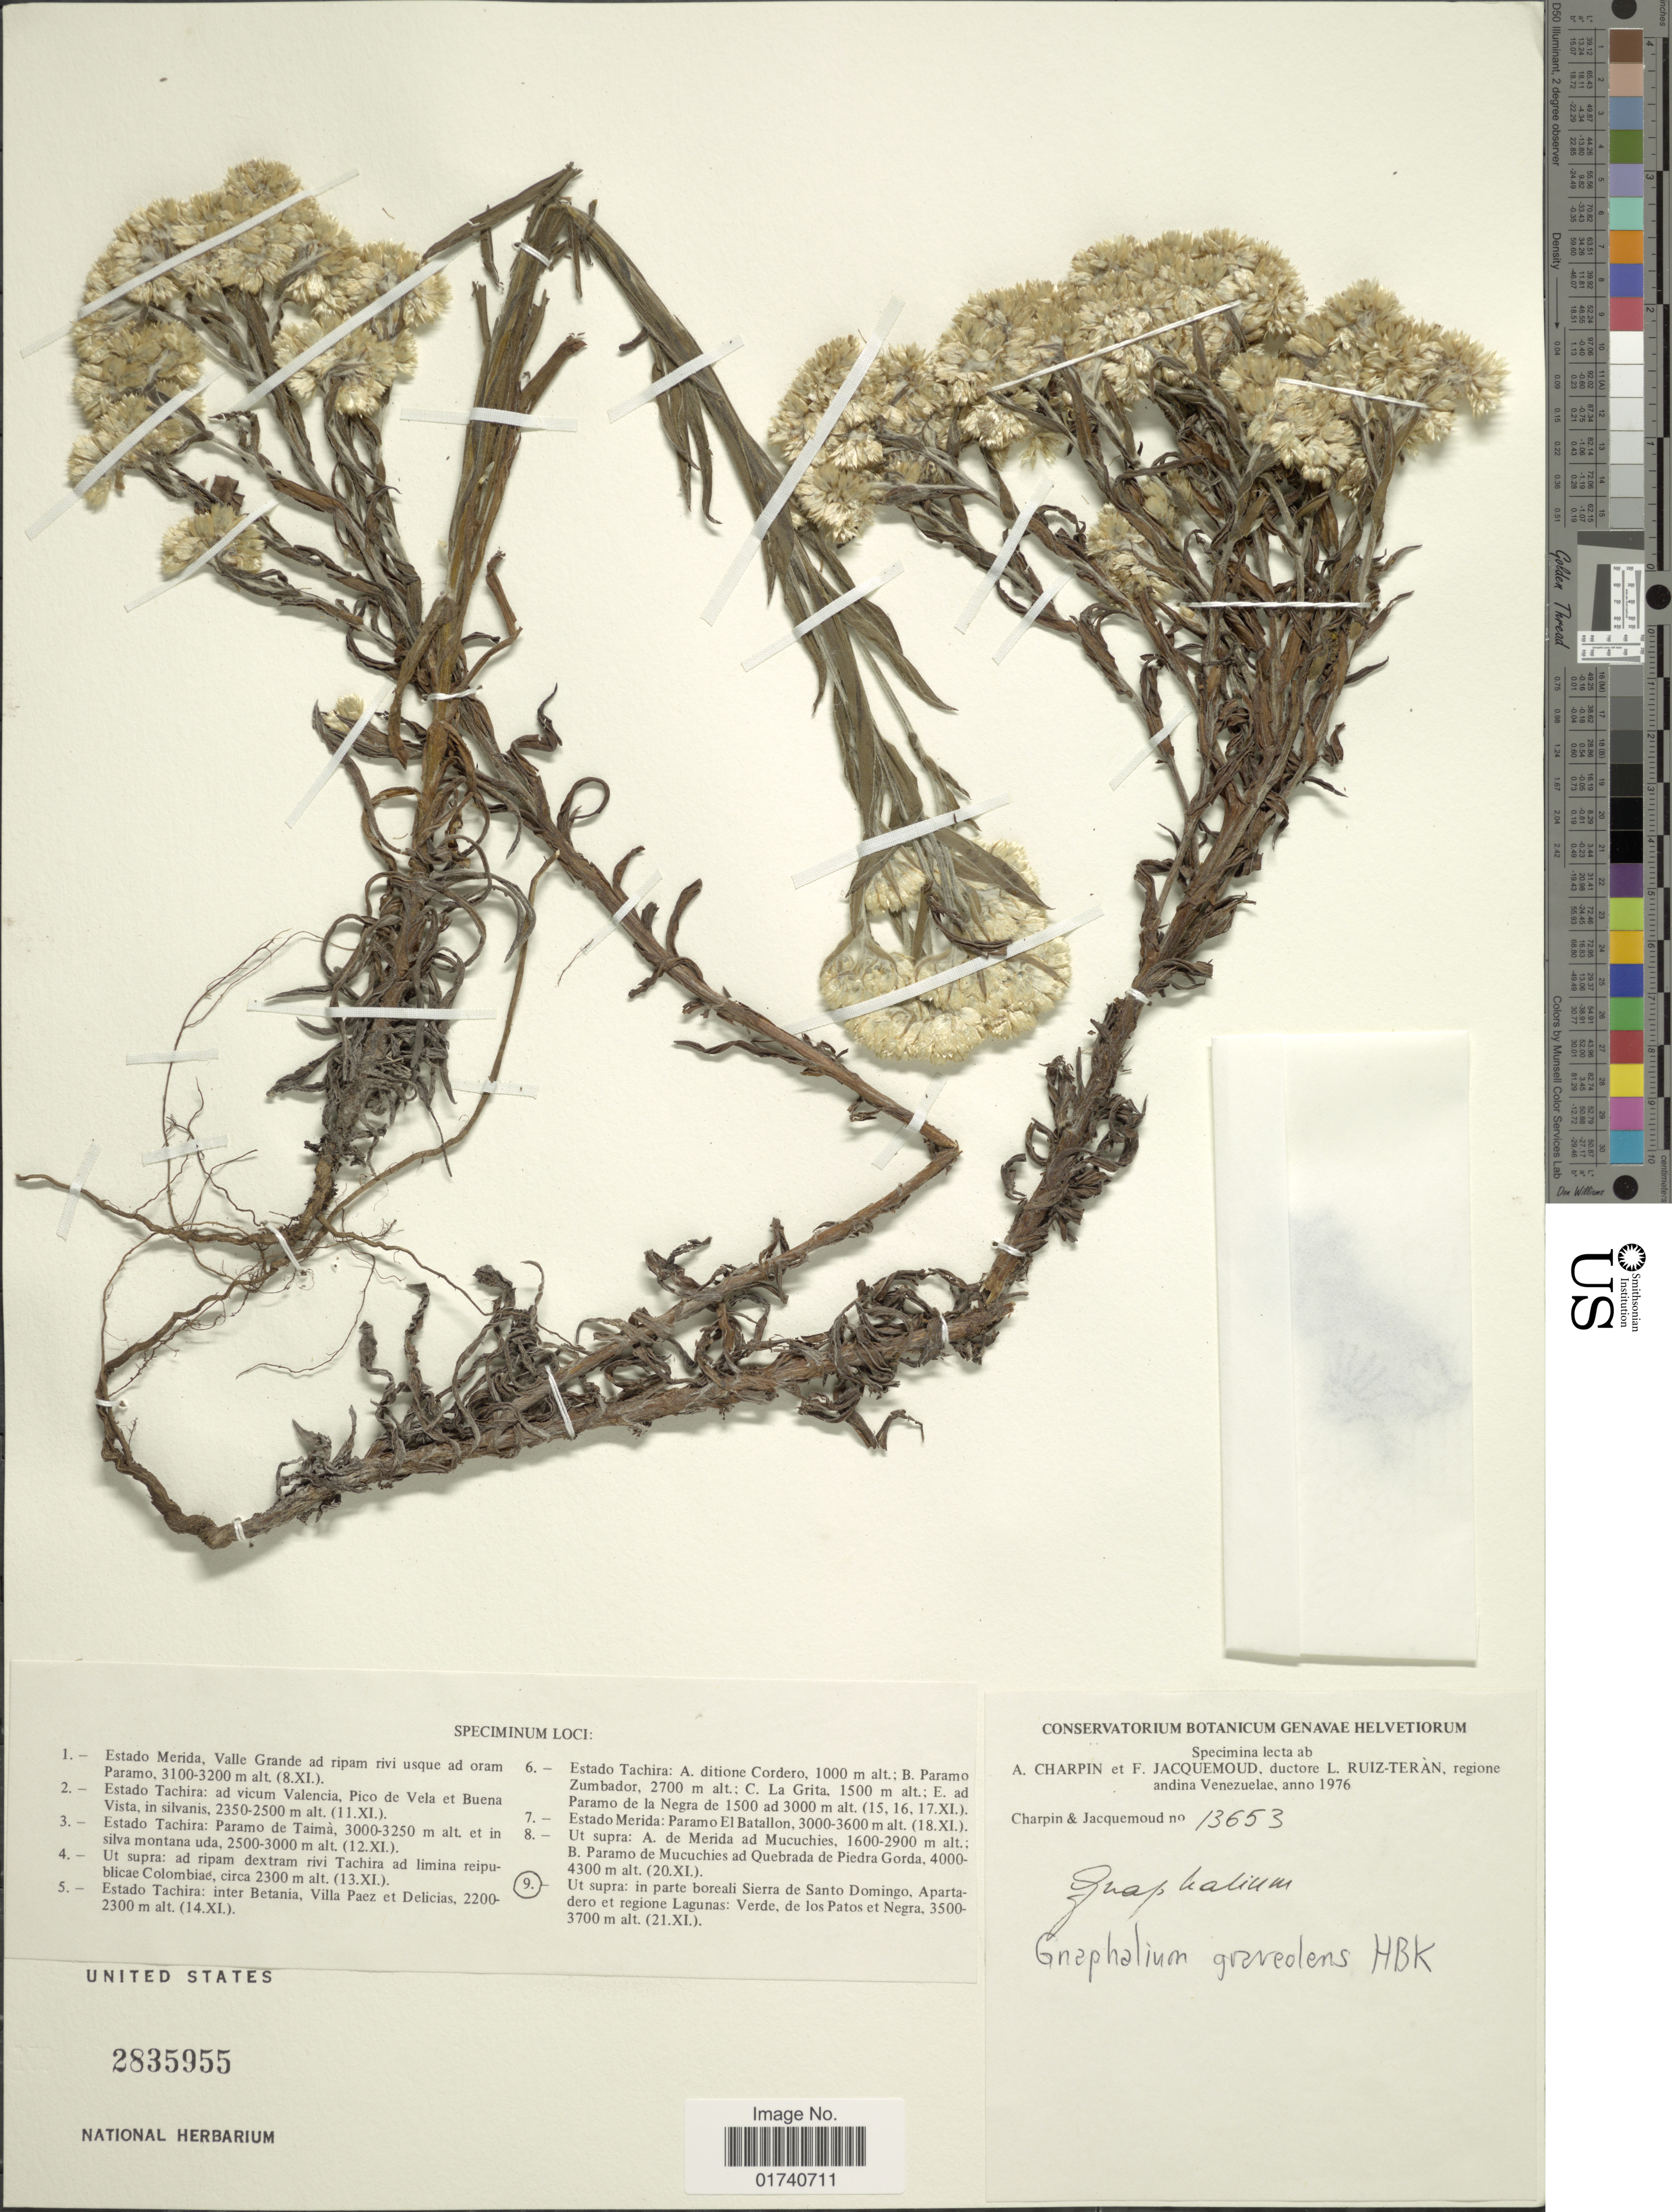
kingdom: Plantae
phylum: Tracheophyta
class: Magnoliopsida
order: Asterales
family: Asteraceae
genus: Pseudognaphalium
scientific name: Pseudognaphalium graveolens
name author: Anderb.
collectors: A. Charpin & F. Jacquemoud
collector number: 13653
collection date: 1976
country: Venezuela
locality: Ut supra: in parte boreali Sierra de Santo Domingo, Apartadero et regione Lagunas: Verde, de los Patos et Negra.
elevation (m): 3500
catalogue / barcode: US 2835955